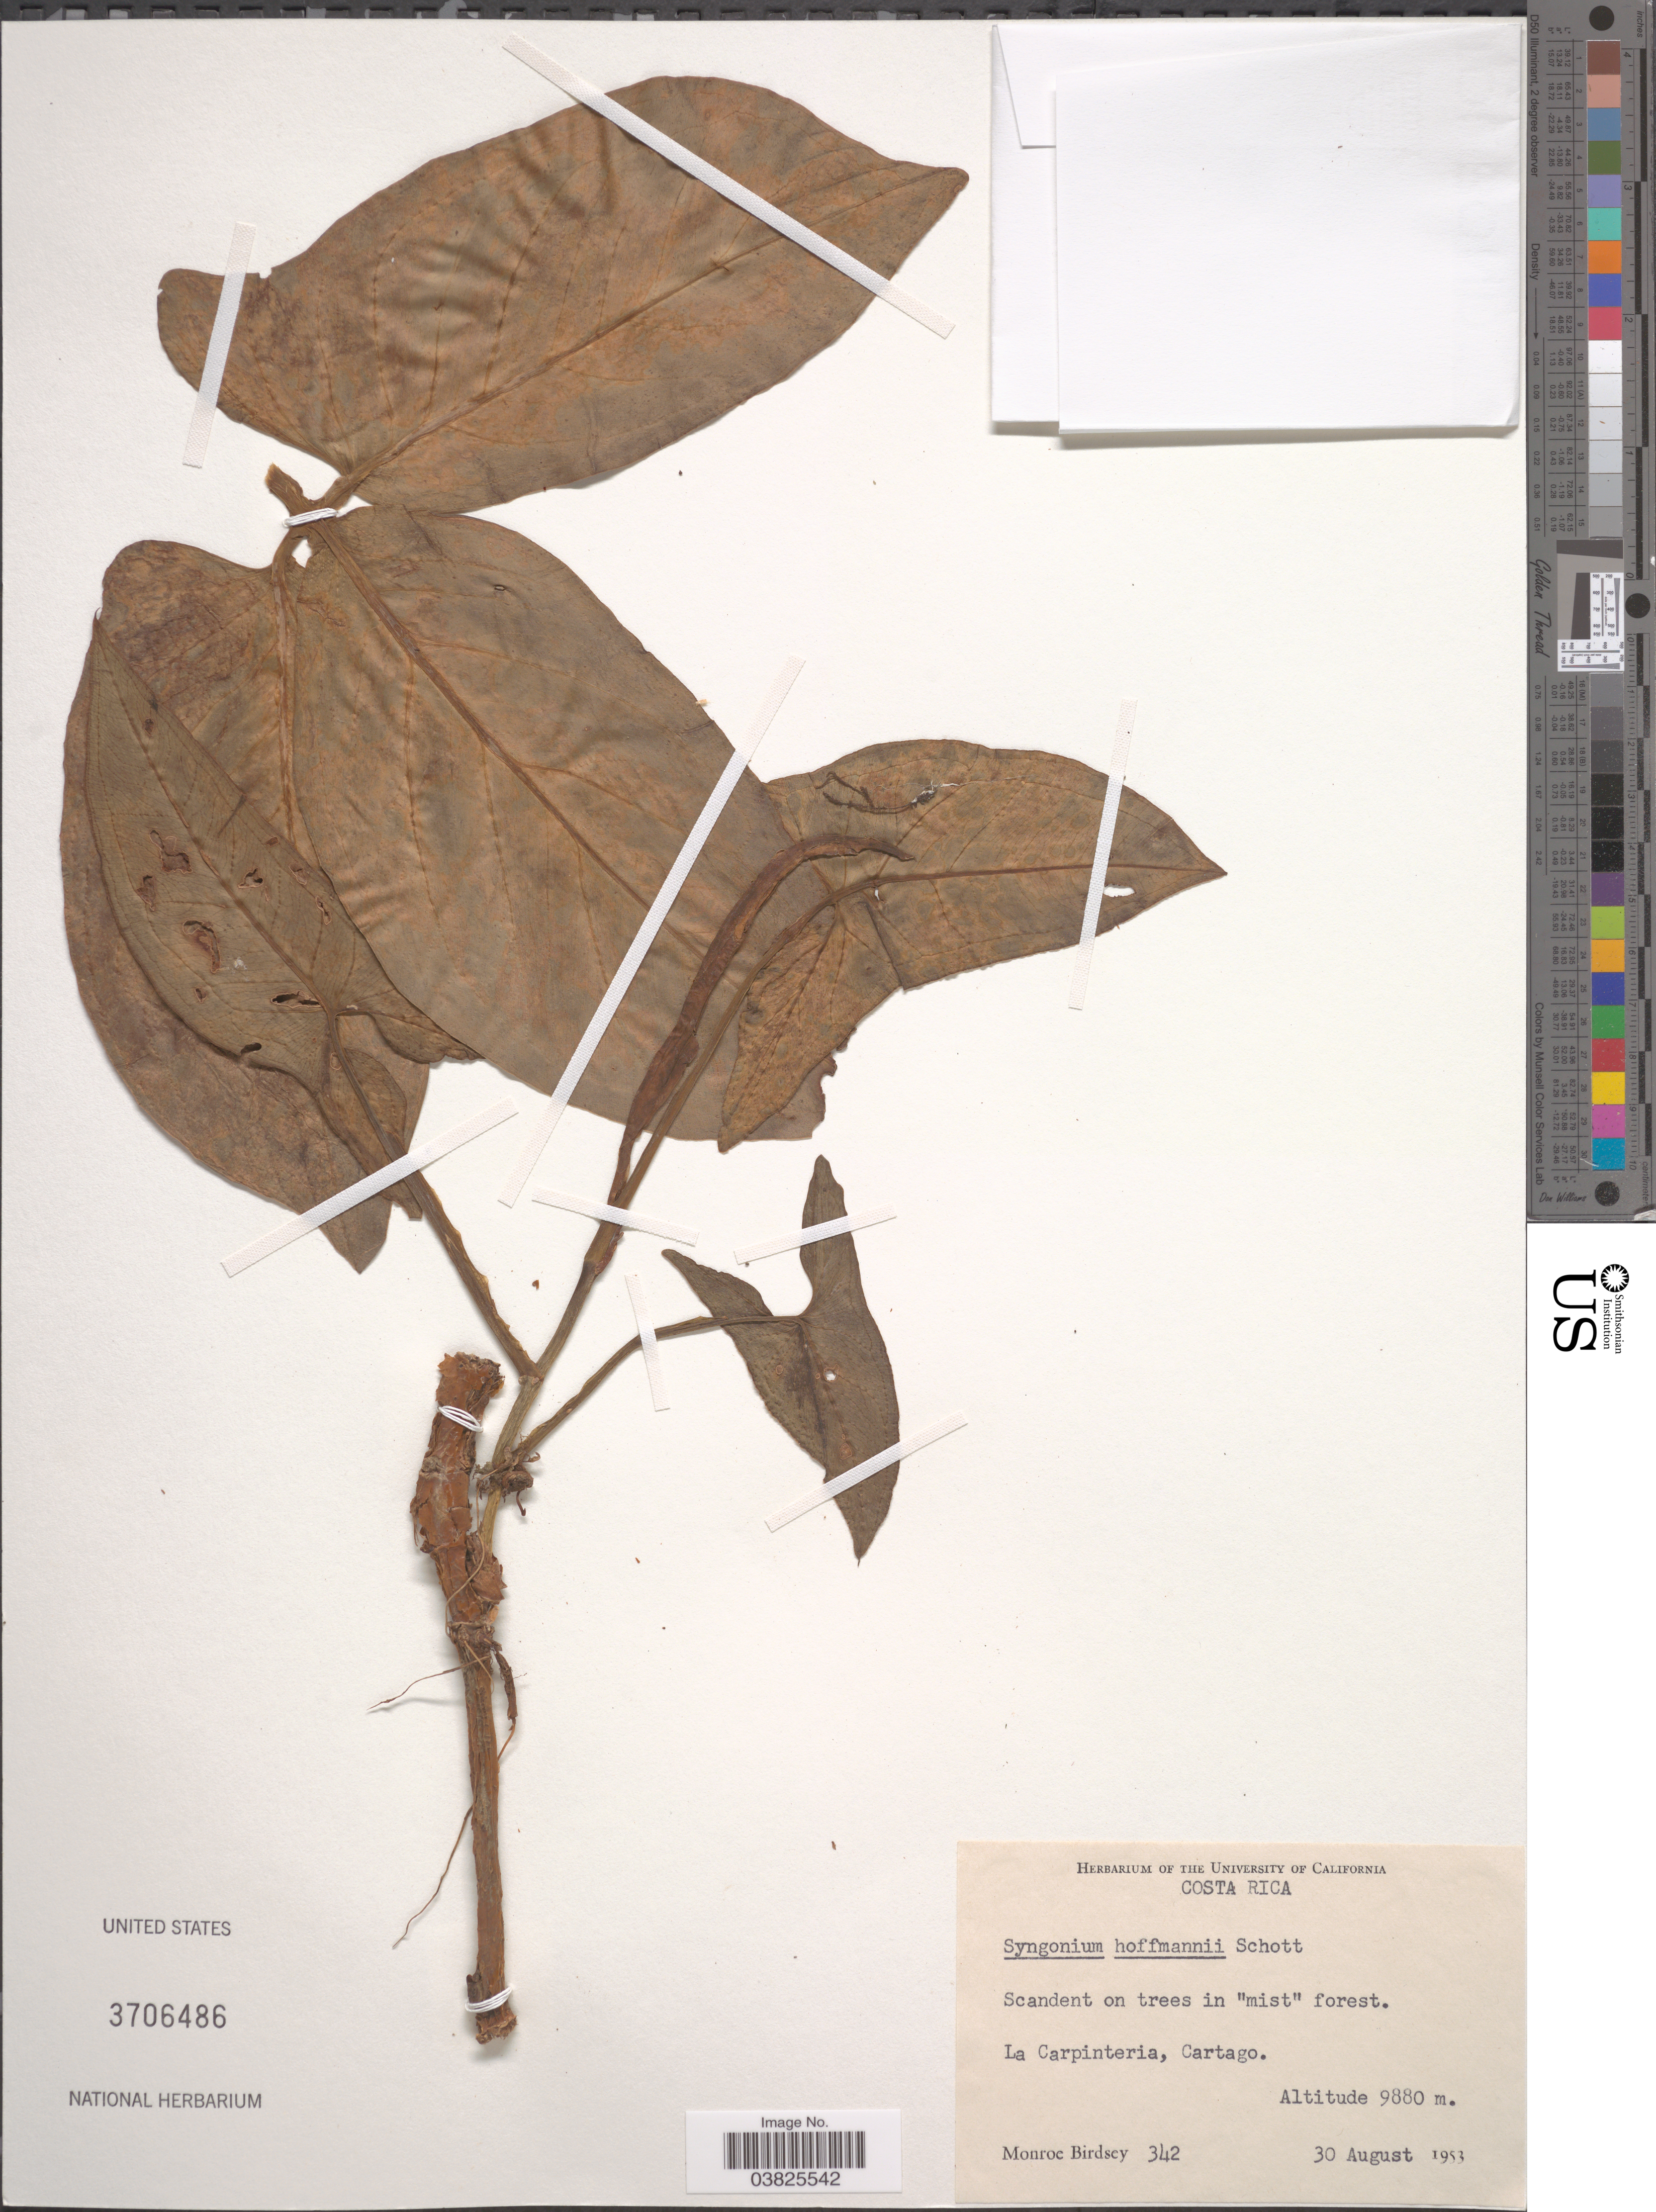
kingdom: Plantae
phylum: Tracheophyta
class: Liliopsida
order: Alismatales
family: Araceae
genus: Syngonium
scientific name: Syngonium hoffmannii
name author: Schott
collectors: M. Birdsey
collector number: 342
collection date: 1953-08-30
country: Costa Rica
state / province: Cartago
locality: La Carpinteria.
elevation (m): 9880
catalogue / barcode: US 3706486